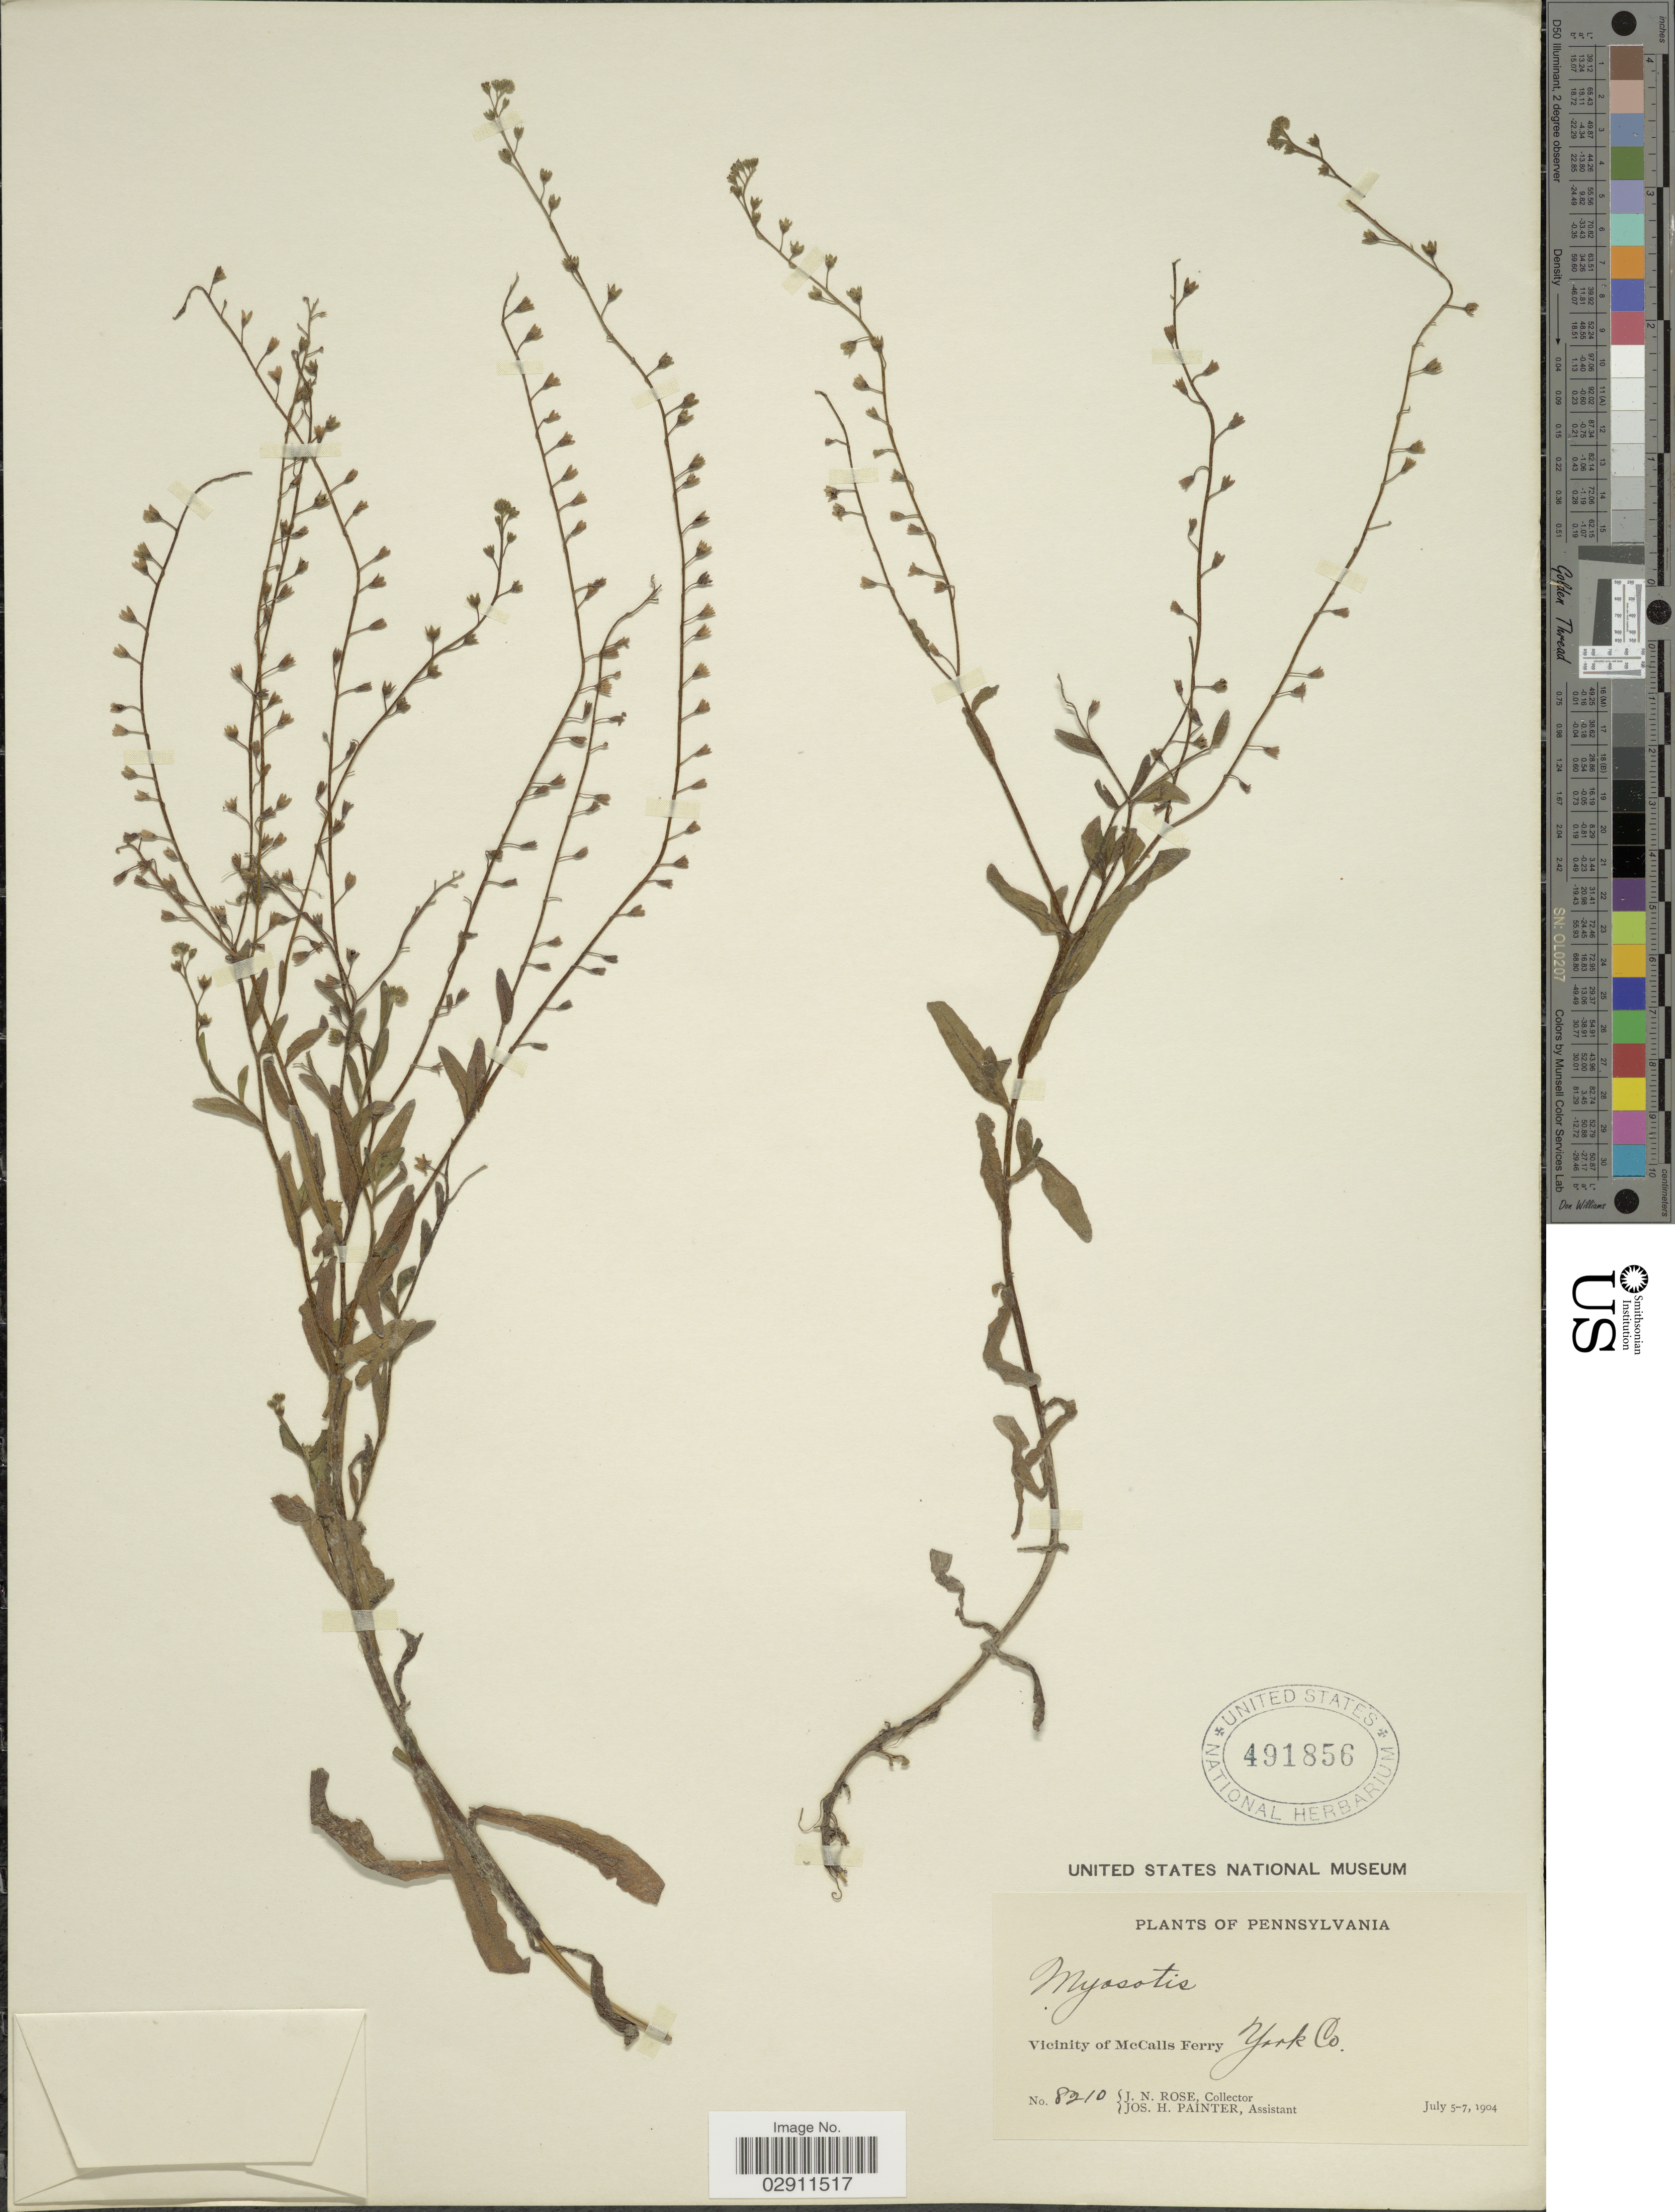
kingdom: Plantae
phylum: Tracheophyta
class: Magnoliopsida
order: Boraginales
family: Boraginaceae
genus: Myosotis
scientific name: Myosotis laxa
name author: F. Lehm.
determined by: Goldman, Doug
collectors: J. N. Rose & J. H. Painter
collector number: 8210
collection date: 1904-07-05/1904-07-07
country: United States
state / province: Pennsylvania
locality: Vicinity of McCalls Ferry, York Co.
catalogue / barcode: US 491856